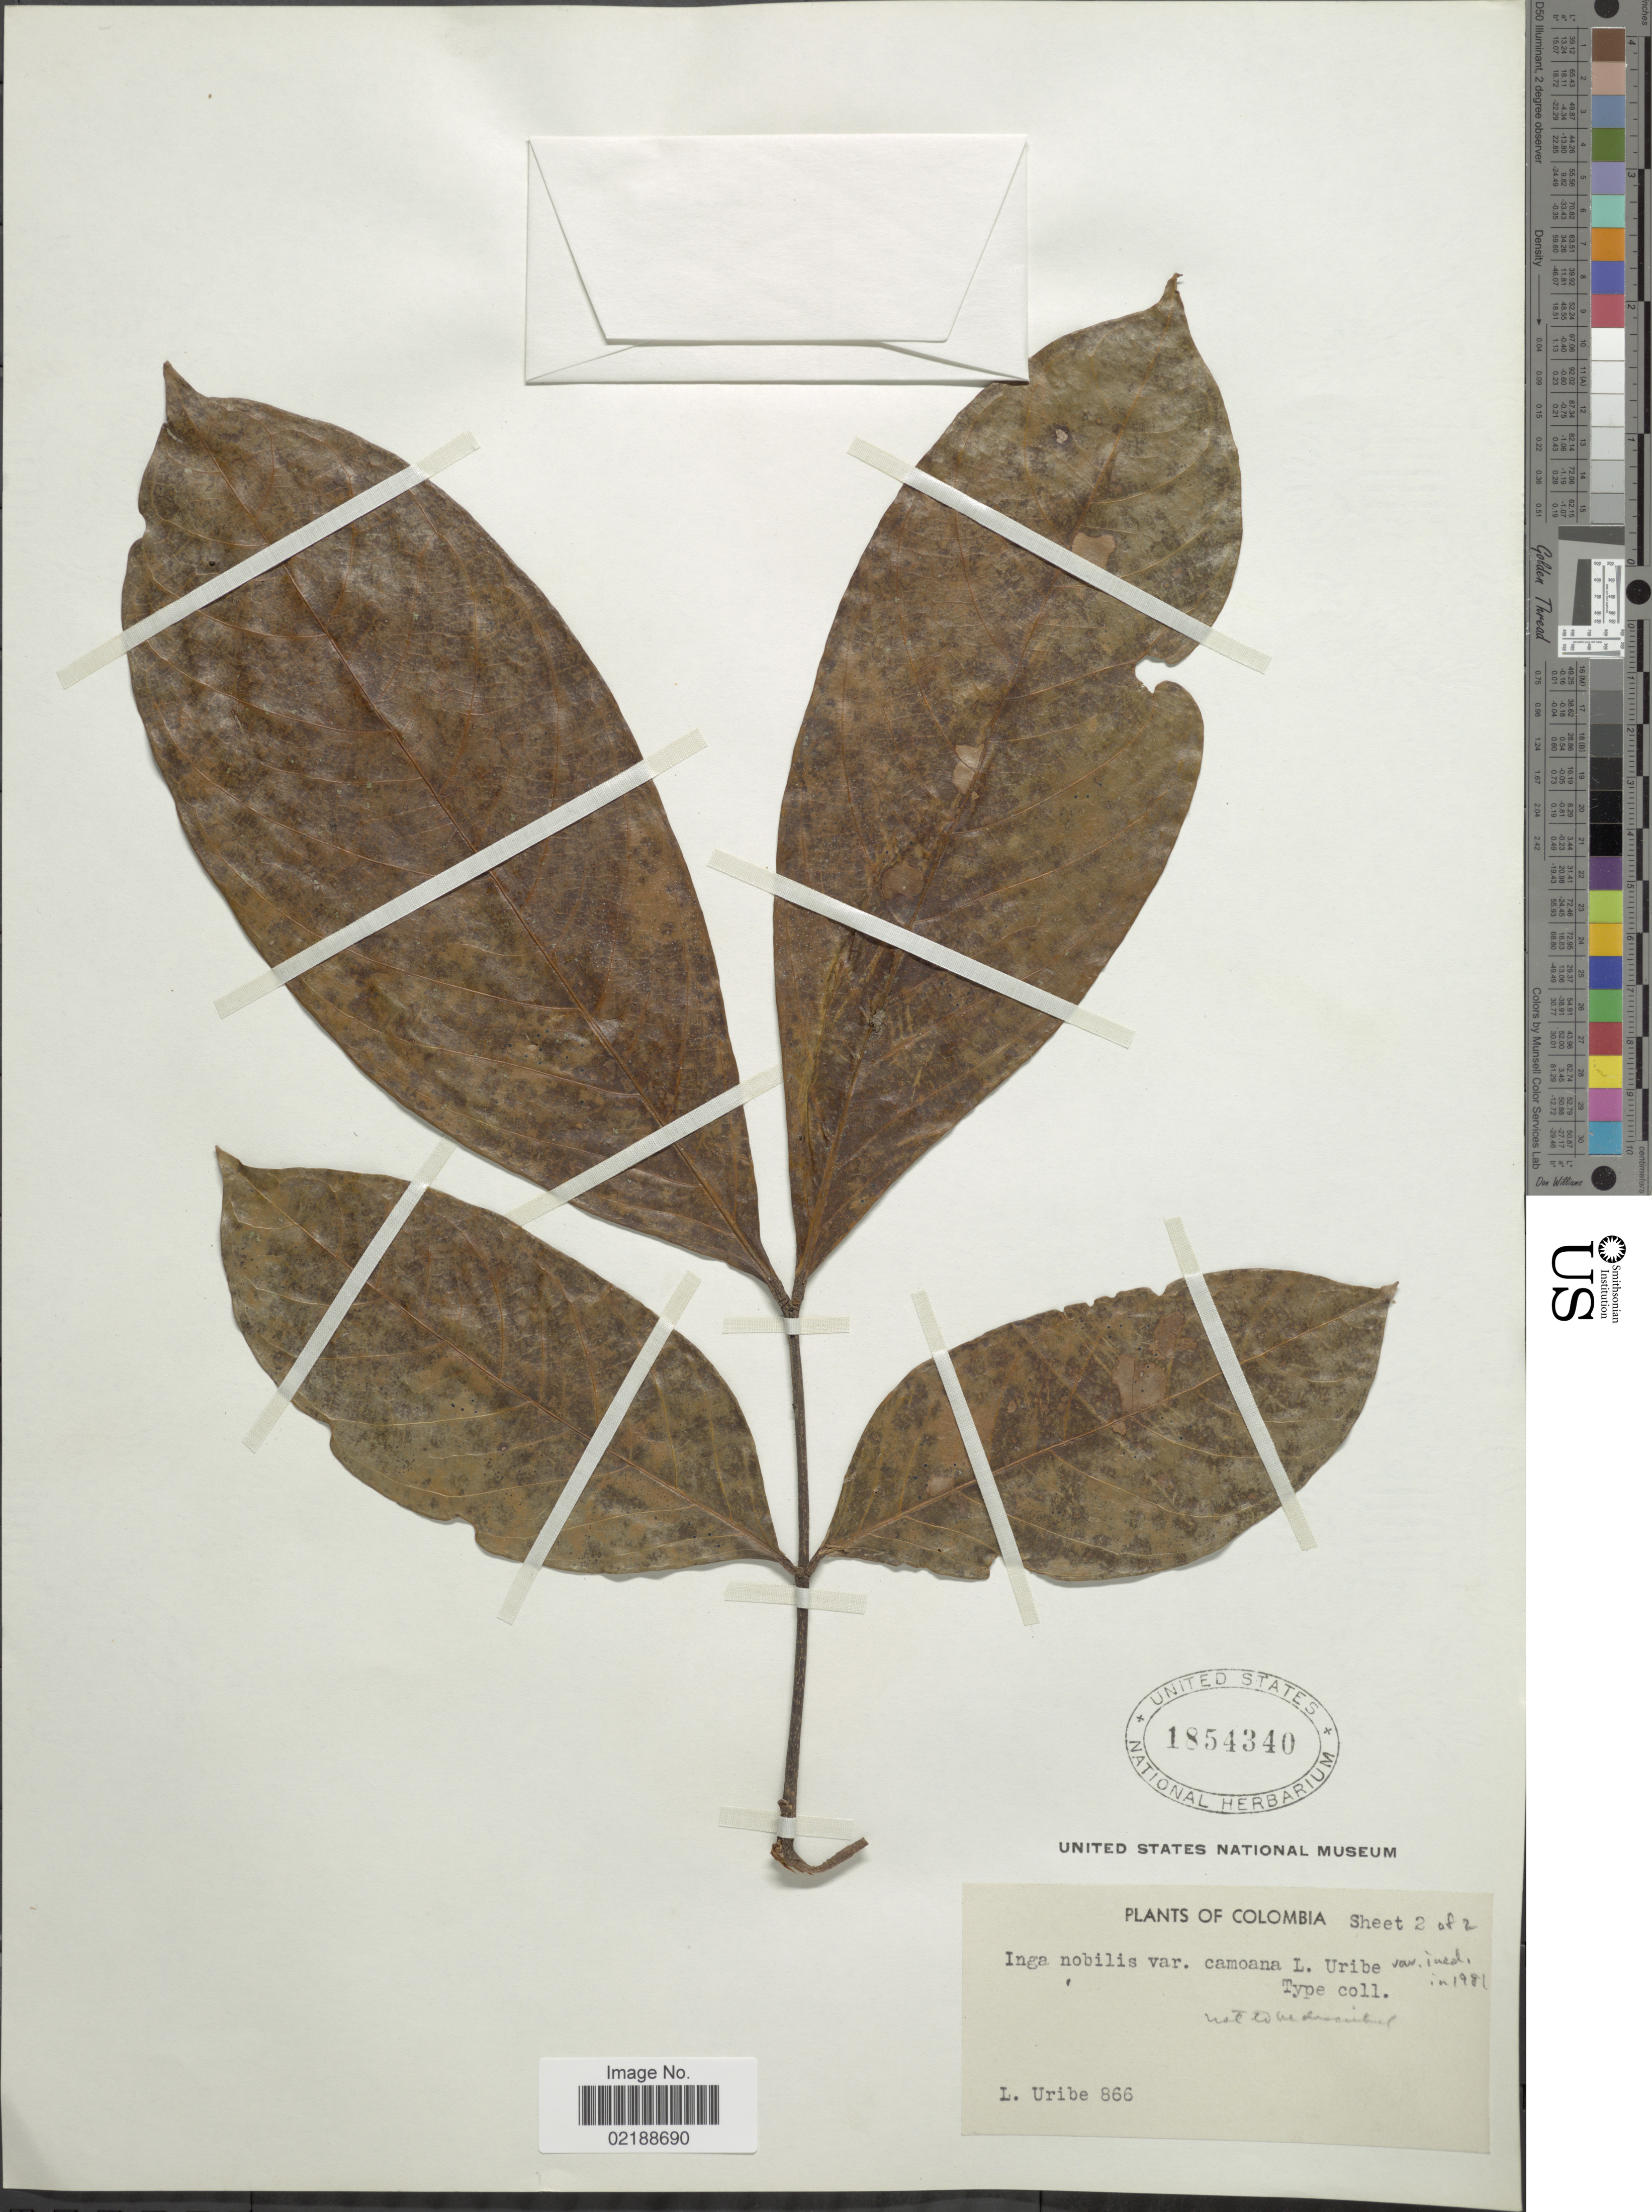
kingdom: Plantae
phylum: Tracheophyta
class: Magnoliopsida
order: Fabales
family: Fabaceae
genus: Inga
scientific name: Inga nobilis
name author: Willd.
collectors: L. Uribe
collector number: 866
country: Colombia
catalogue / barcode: US 1854340